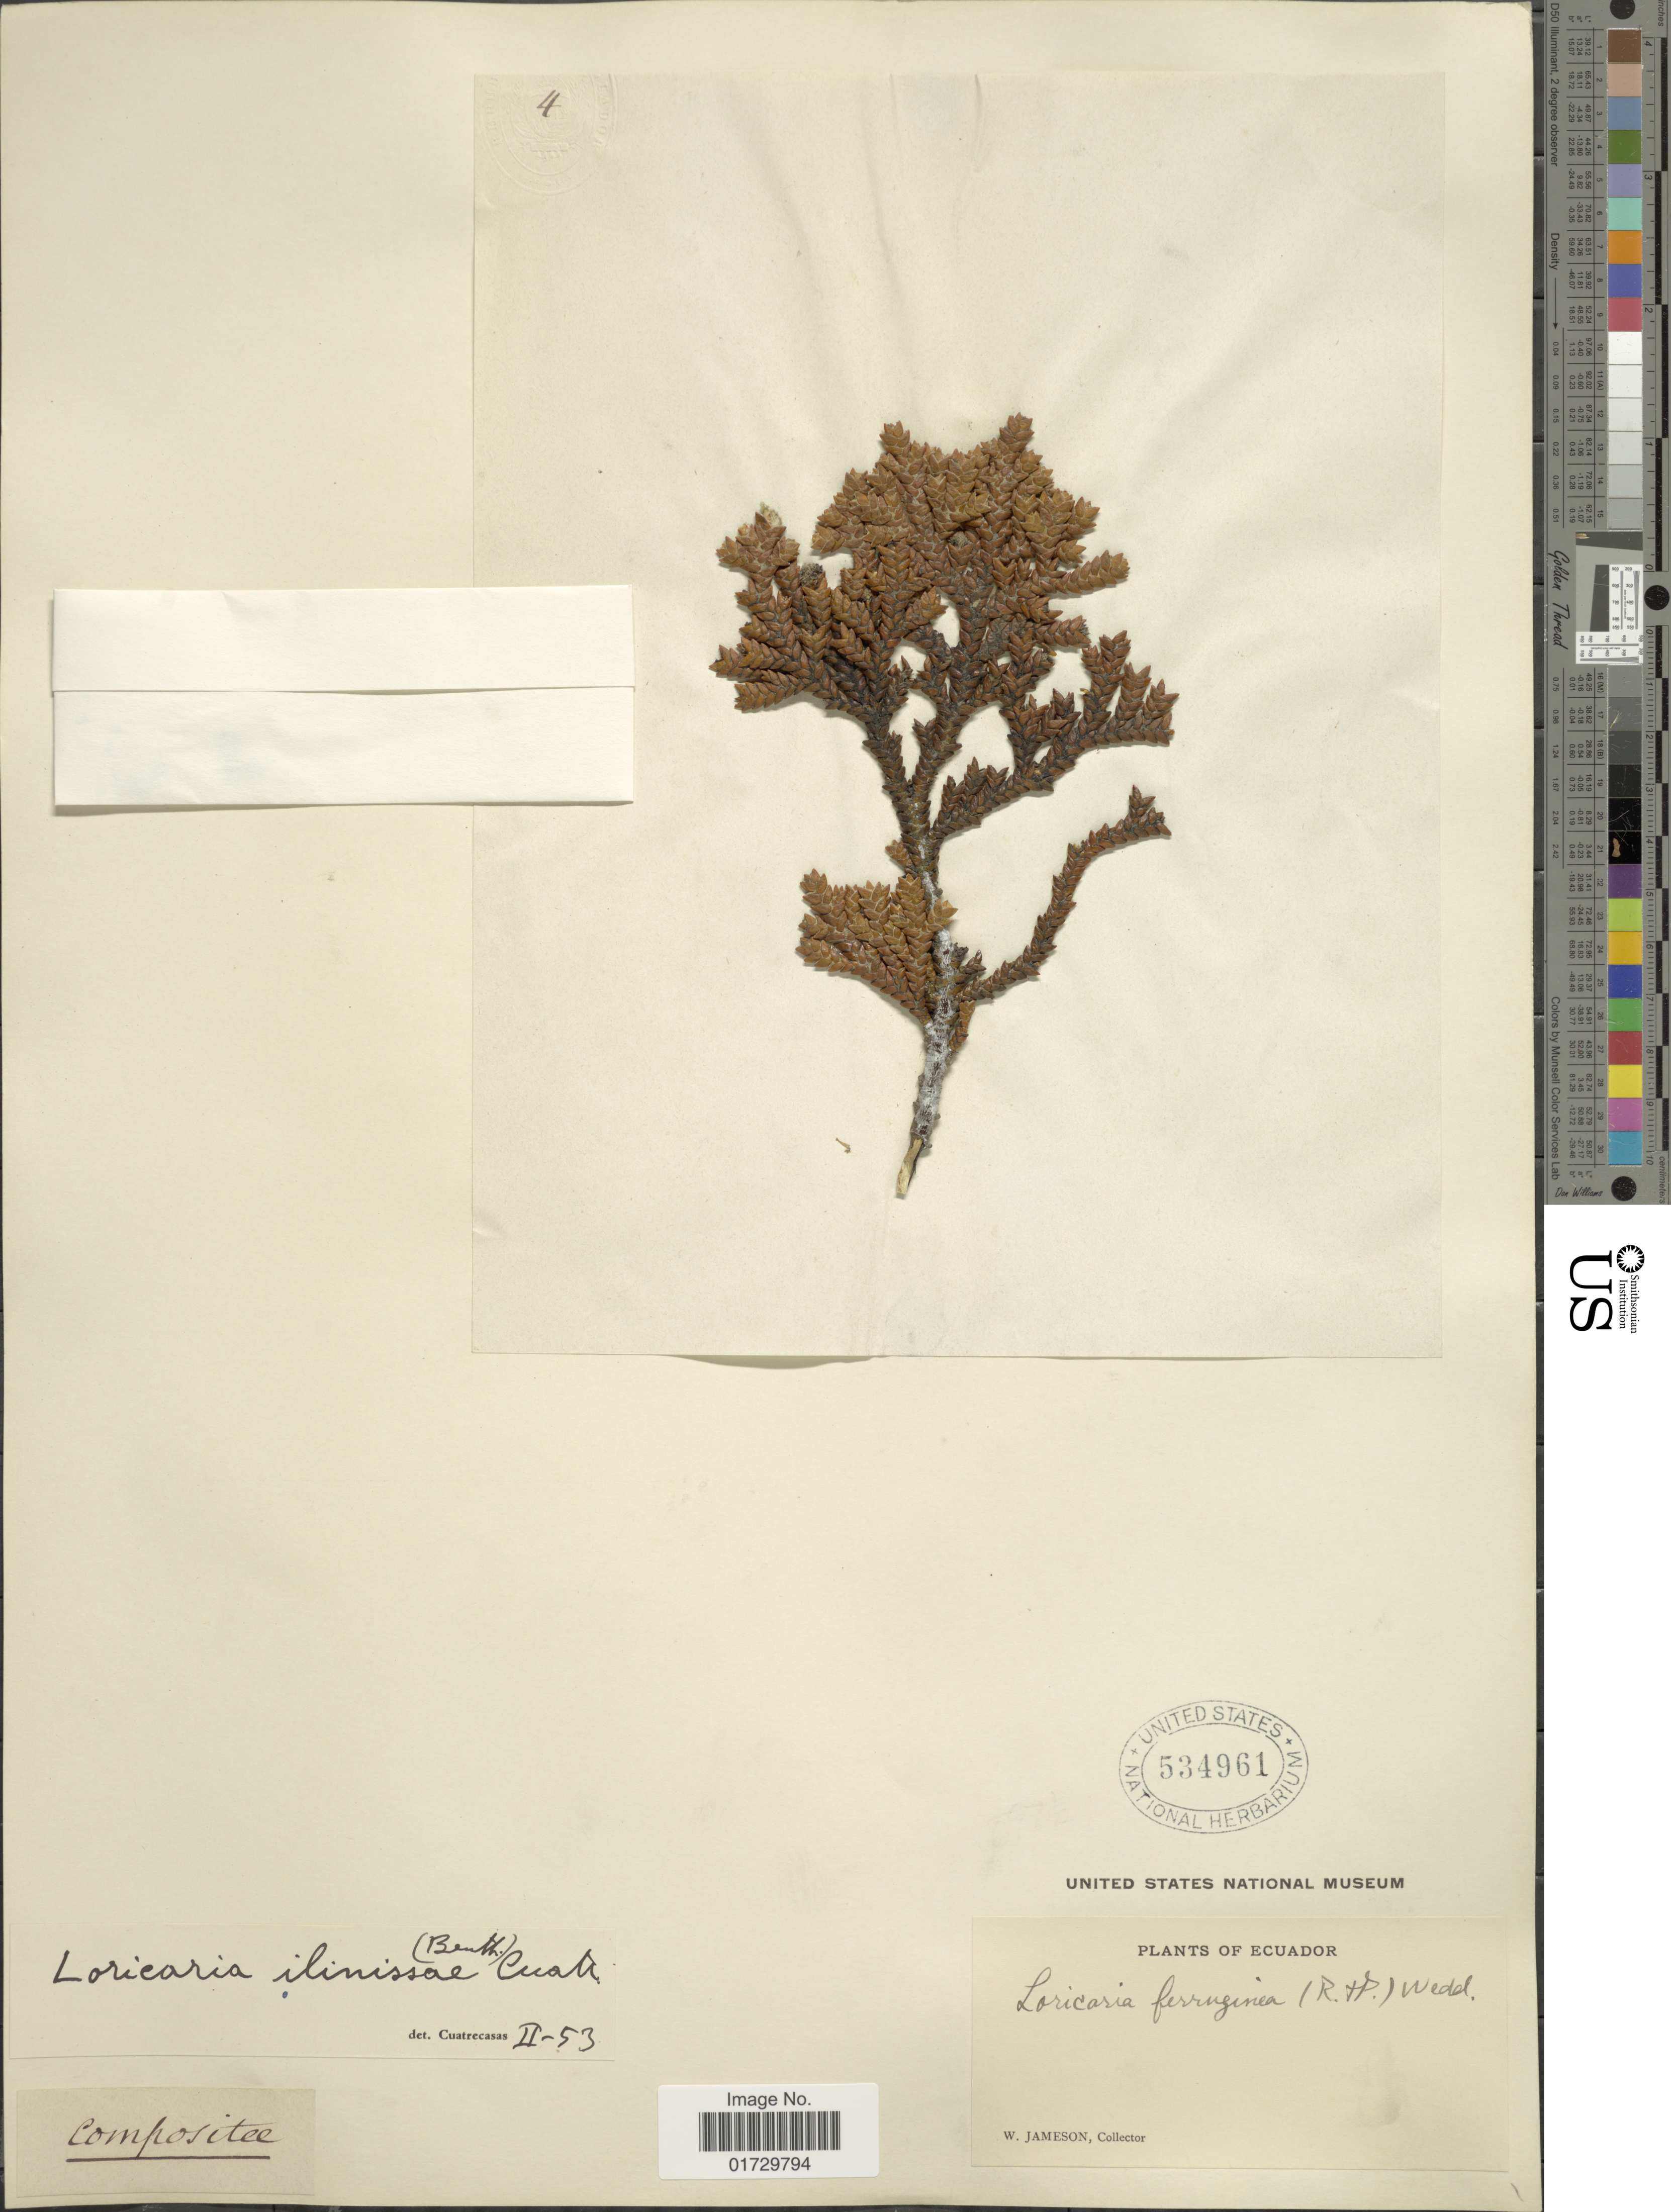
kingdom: Plantae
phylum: Tracheophyta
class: Magnoliopsida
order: Asterales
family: Asteraceae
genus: Loricaria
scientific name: Loricaria ilinissae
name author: (Benth.) Cuatrec.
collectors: W. Jameson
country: Ecuador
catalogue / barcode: US 534961